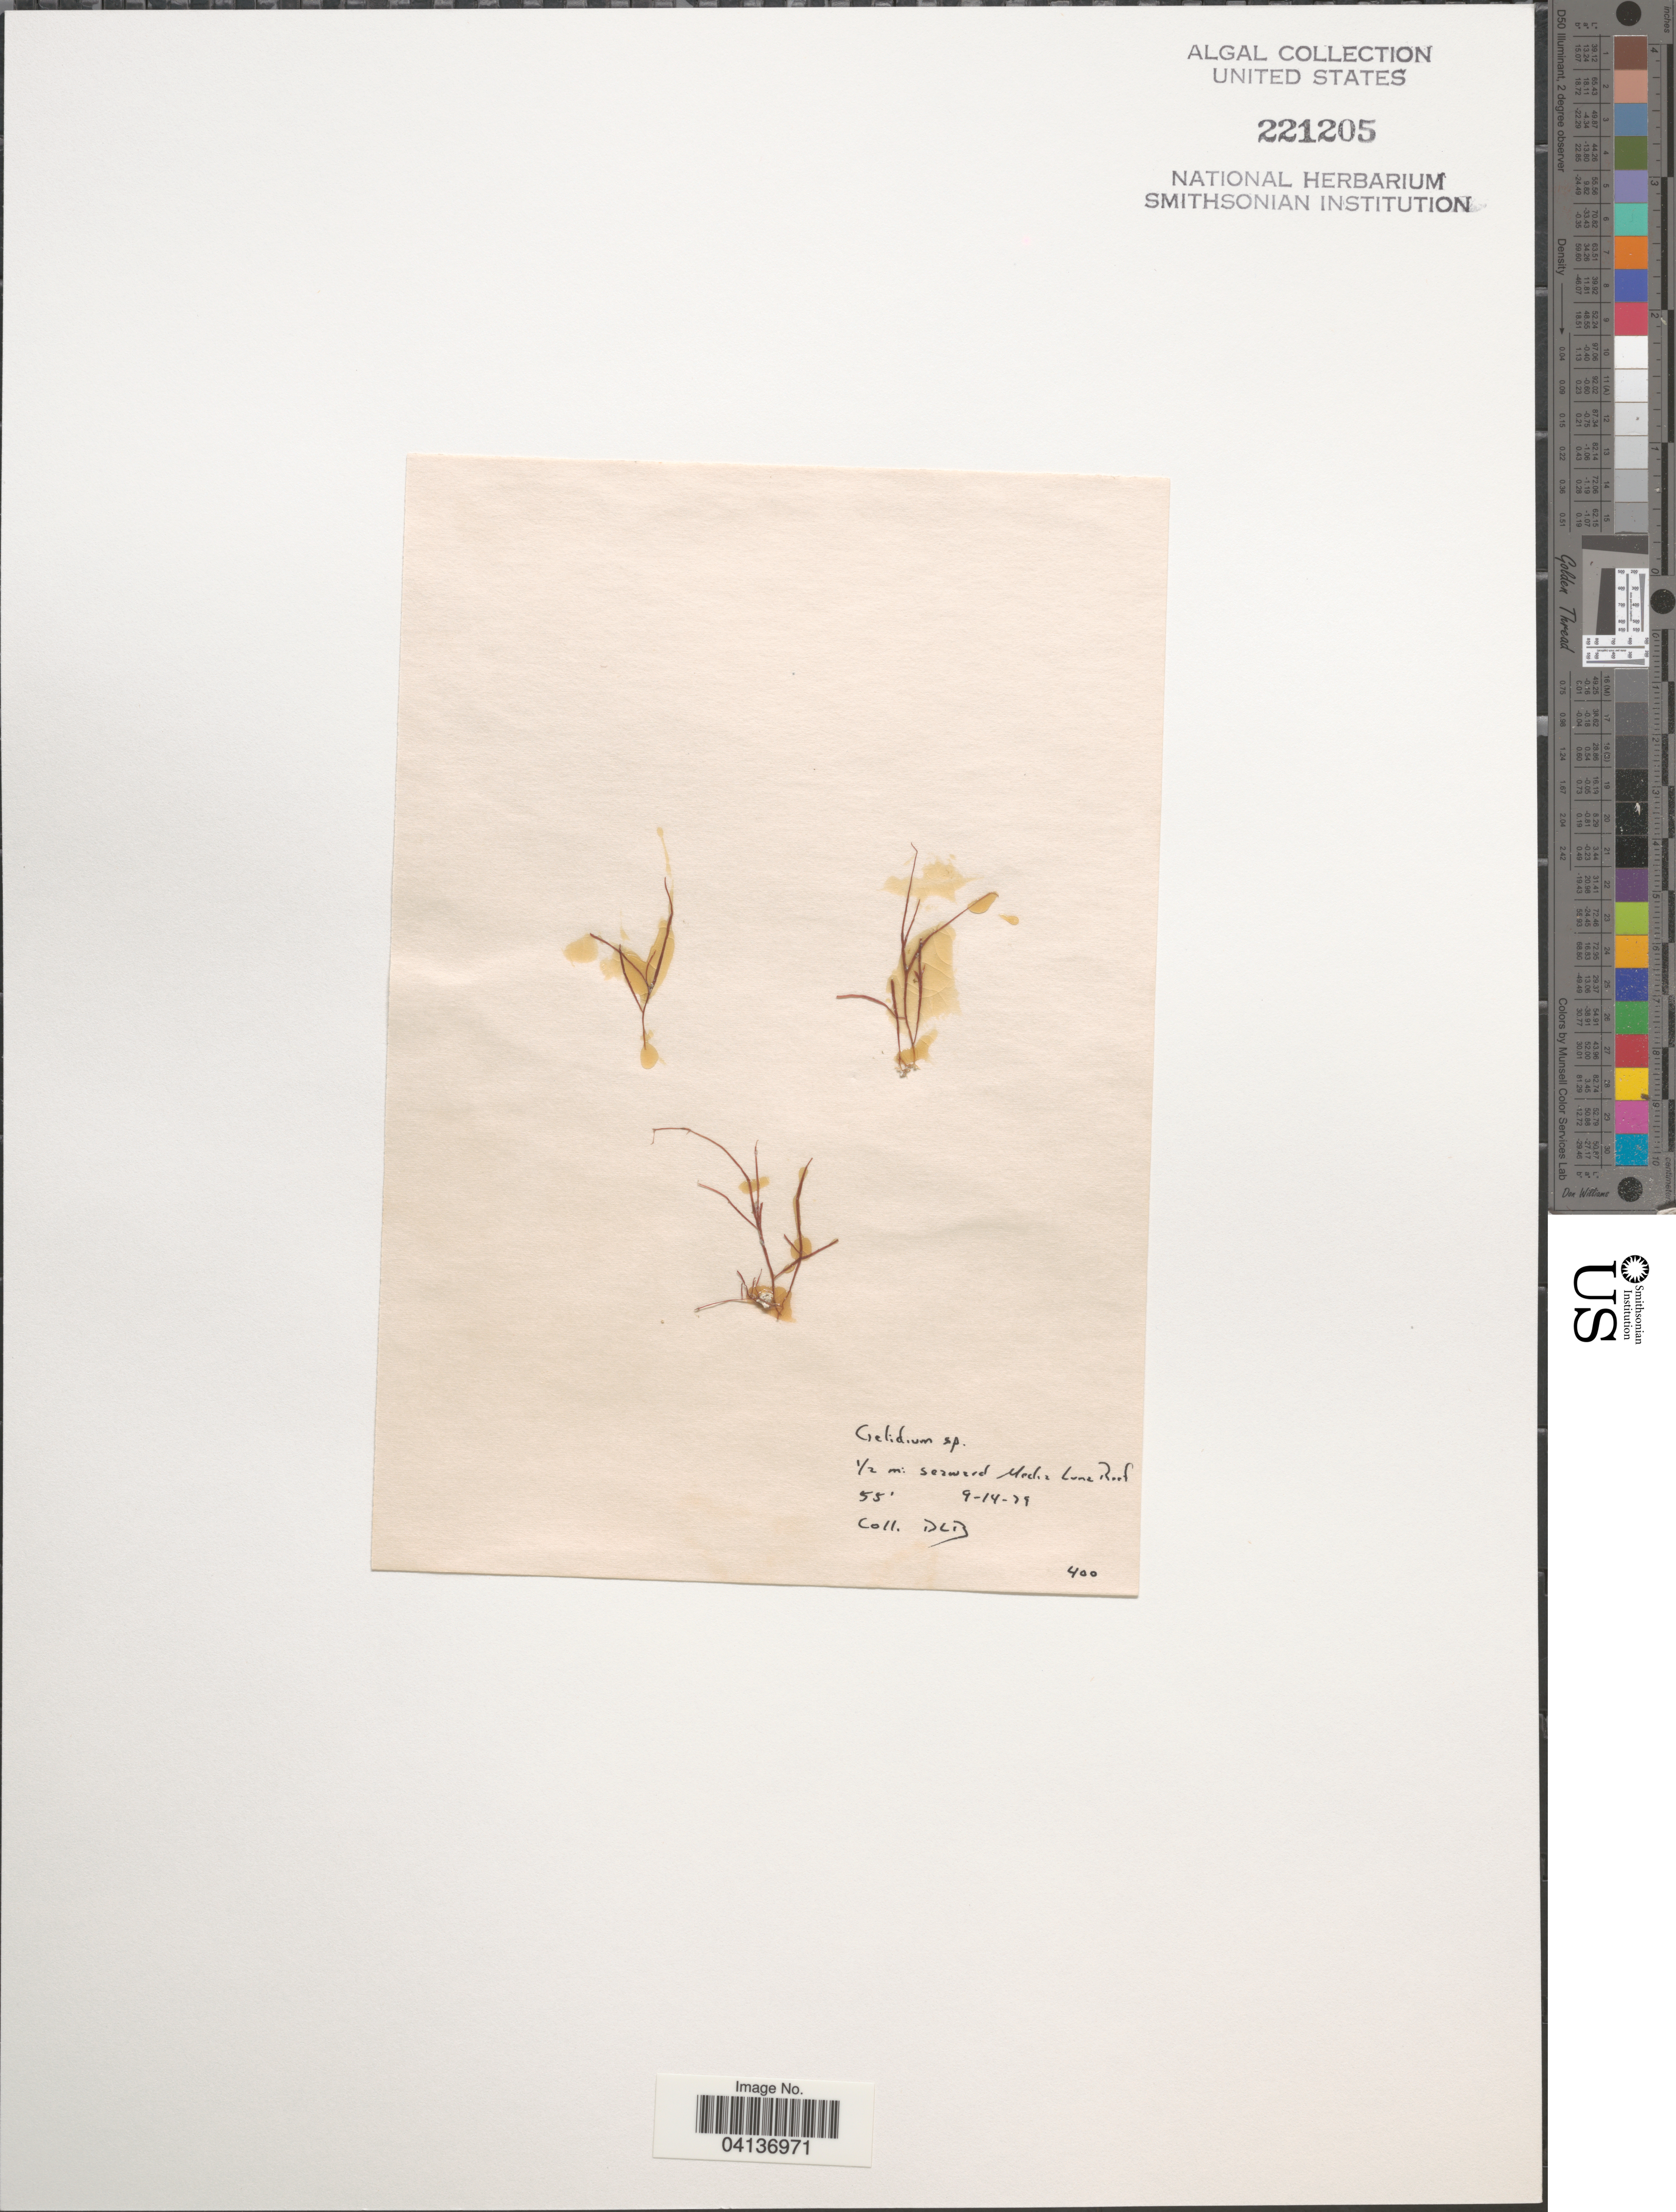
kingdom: Plantae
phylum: Rhodophyta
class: Florideophyceae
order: Gelidiales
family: Gelidiaceae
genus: Gelidium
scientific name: Gelidium sp.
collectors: D. L. B.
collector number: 400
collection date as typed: Transcribed d/m/y: 14/9/79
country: Puerto Rico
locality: ½ mi seaward Media Luna Reef.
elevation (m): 17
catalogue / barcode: US 221205